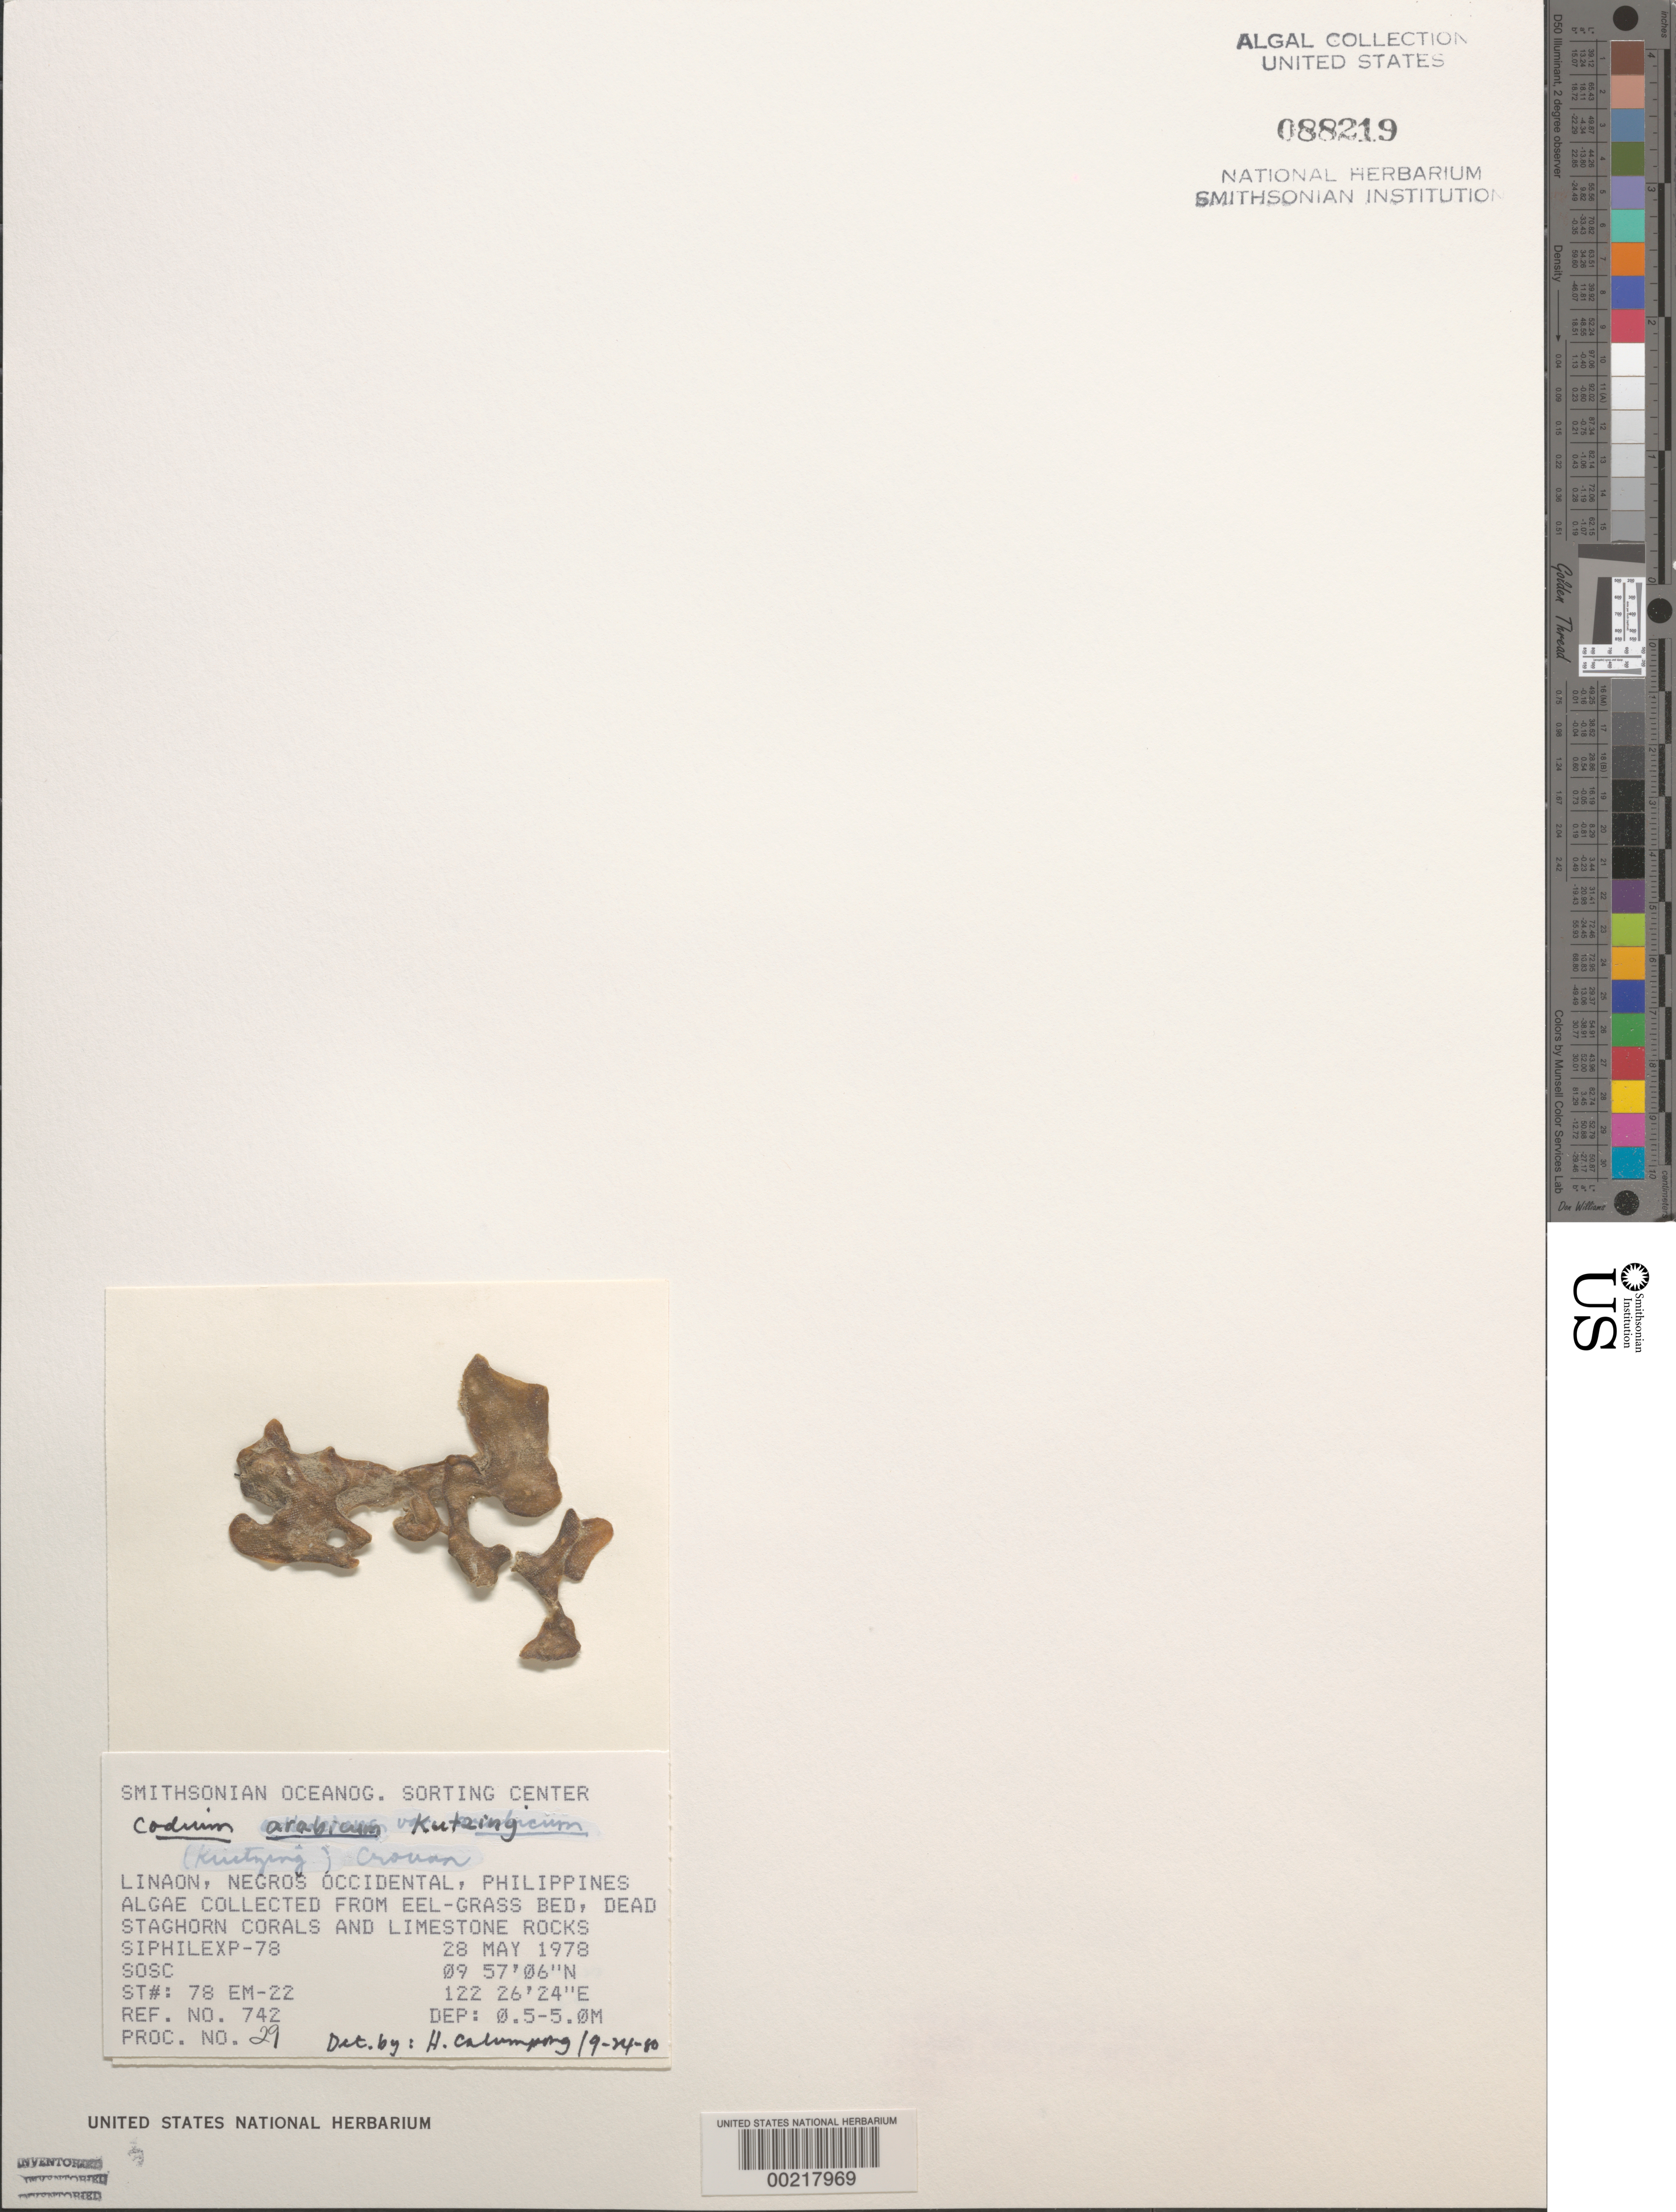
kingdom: Plantae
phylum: Chlorophyta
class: Ulvophyceae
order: Bryopsidales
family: Codiaceae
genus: Codium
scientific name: Codium arabicum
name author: Kütz.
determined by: Calumpong, H. P.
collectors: SOSC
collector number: Station 78 Em-22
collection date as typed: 28 May 1978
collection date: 1978-05-28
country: Philippines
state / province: Western Visayas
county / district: Negros Occidental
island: Negros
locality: Linaon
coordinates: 09 57' 06" N, 122 26' 24" E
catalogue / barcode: US 88219